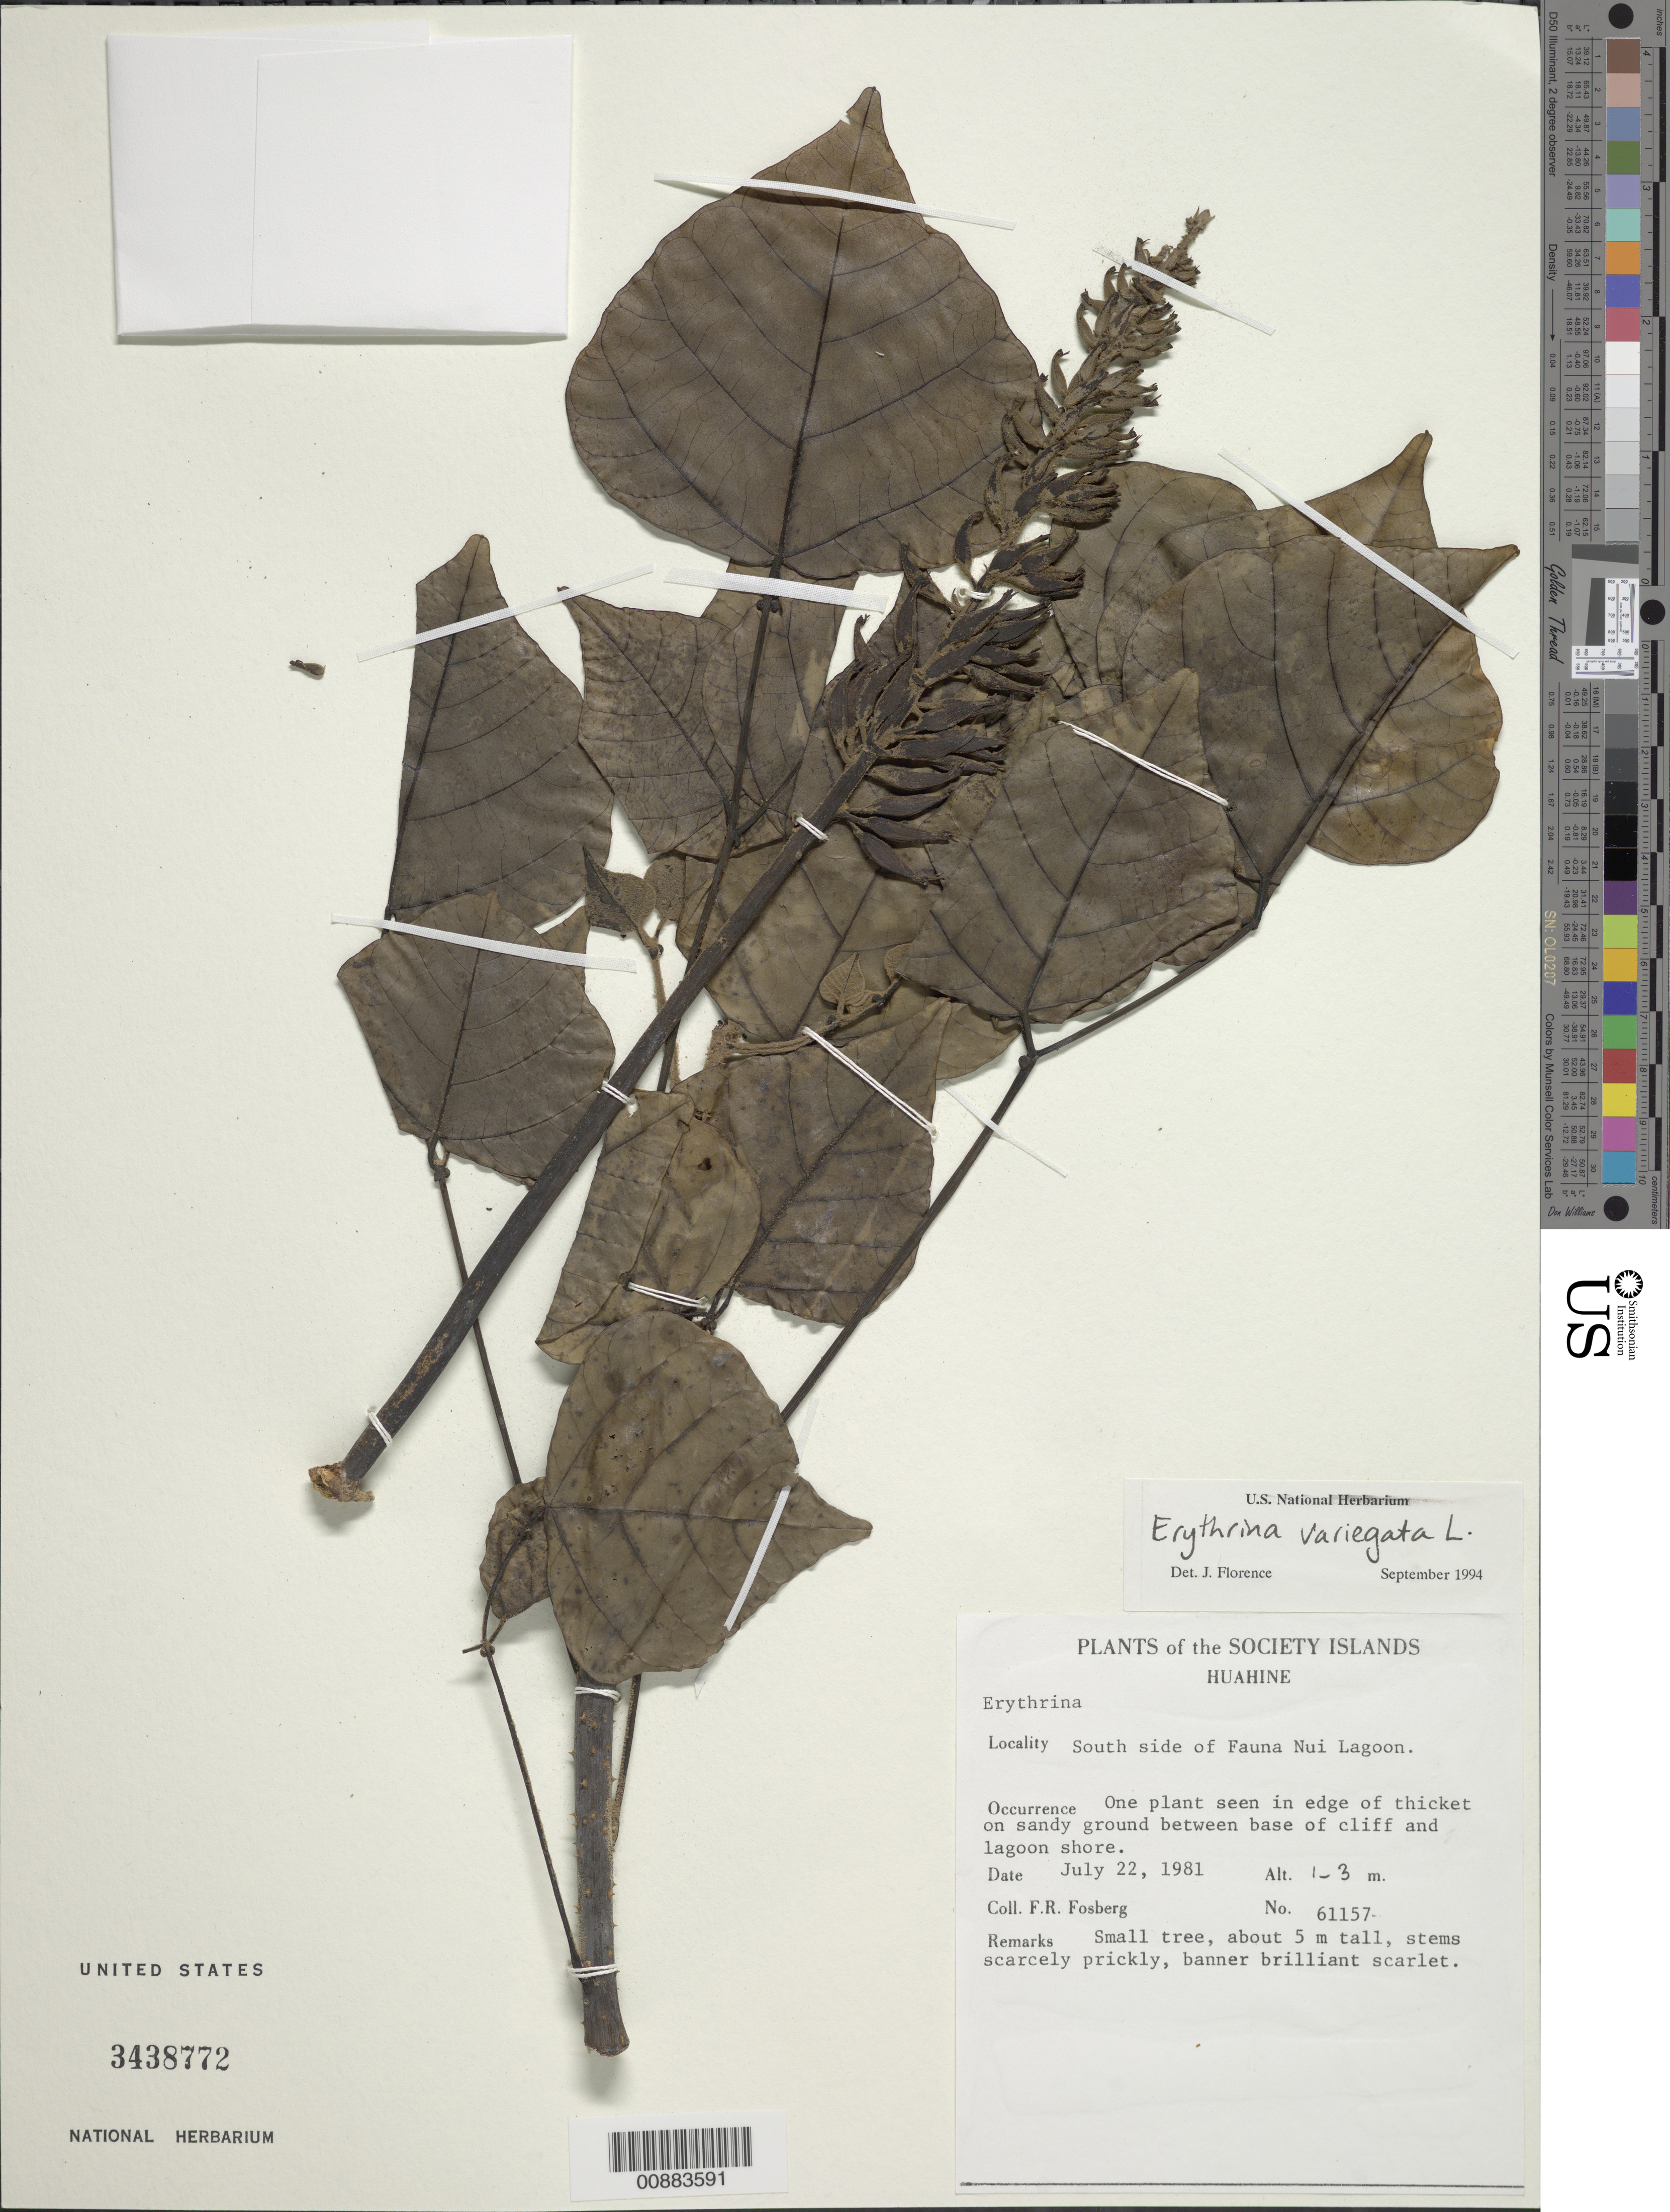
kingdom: Plantae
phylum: Tracheophyta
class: Magnoliopsida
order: Fabales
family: Fabaceae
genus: Erythrina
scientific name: Erythrina variegata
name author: L.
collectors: F. R. Fosberg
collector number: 61157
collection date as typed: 22 Jul 1981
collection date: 1981-07-22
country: French Polynesia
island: Huahine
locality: S side of Fauna Nui Lagoon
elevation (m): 1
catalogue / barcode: US 3438772